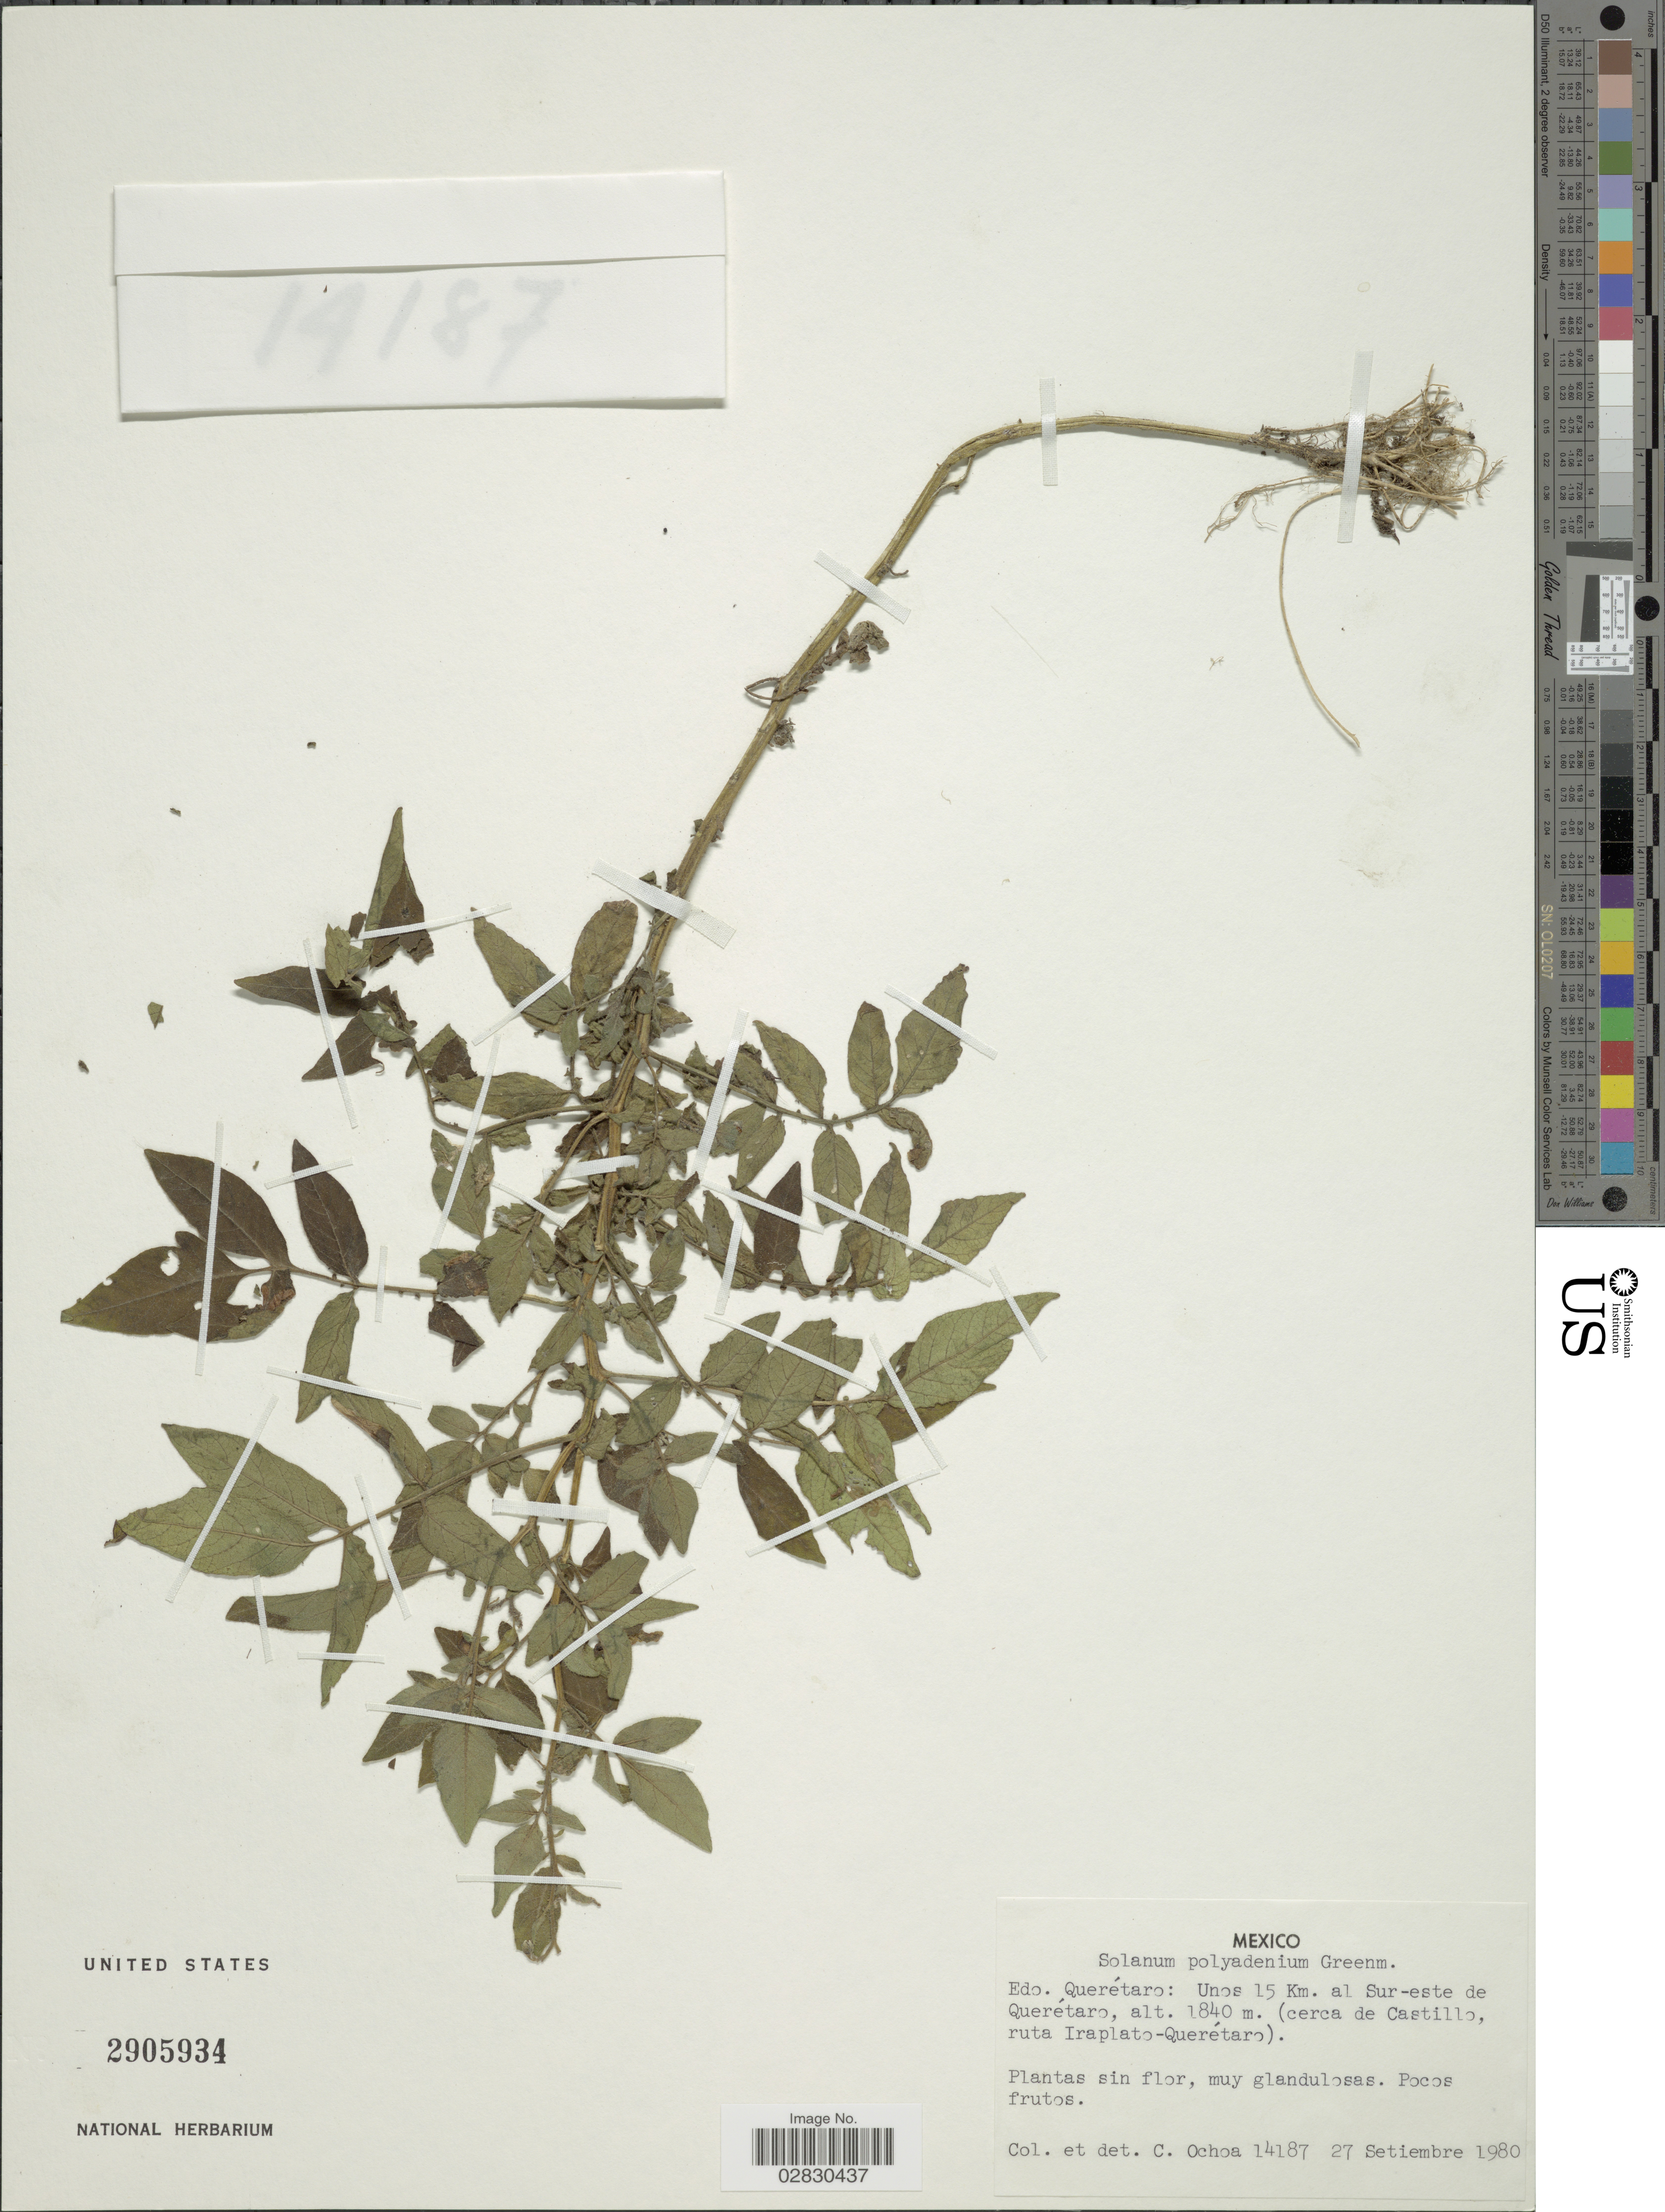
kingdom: Plantae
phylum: Tracheophyta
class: Magnoliopsida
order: Solanales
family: Solanaceae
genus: Solanum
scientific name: Solanum polyadenium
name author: Greenm.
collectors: C. Ochoa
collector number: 14187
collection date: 1980-09-27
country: Mexico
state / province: Querétaro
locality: Unos 15 Km. al Sur-este de Querétaro, (cerca de Castillo, ruta Iraplato-Querétaro).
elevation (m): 1840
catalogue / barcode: US 2905934